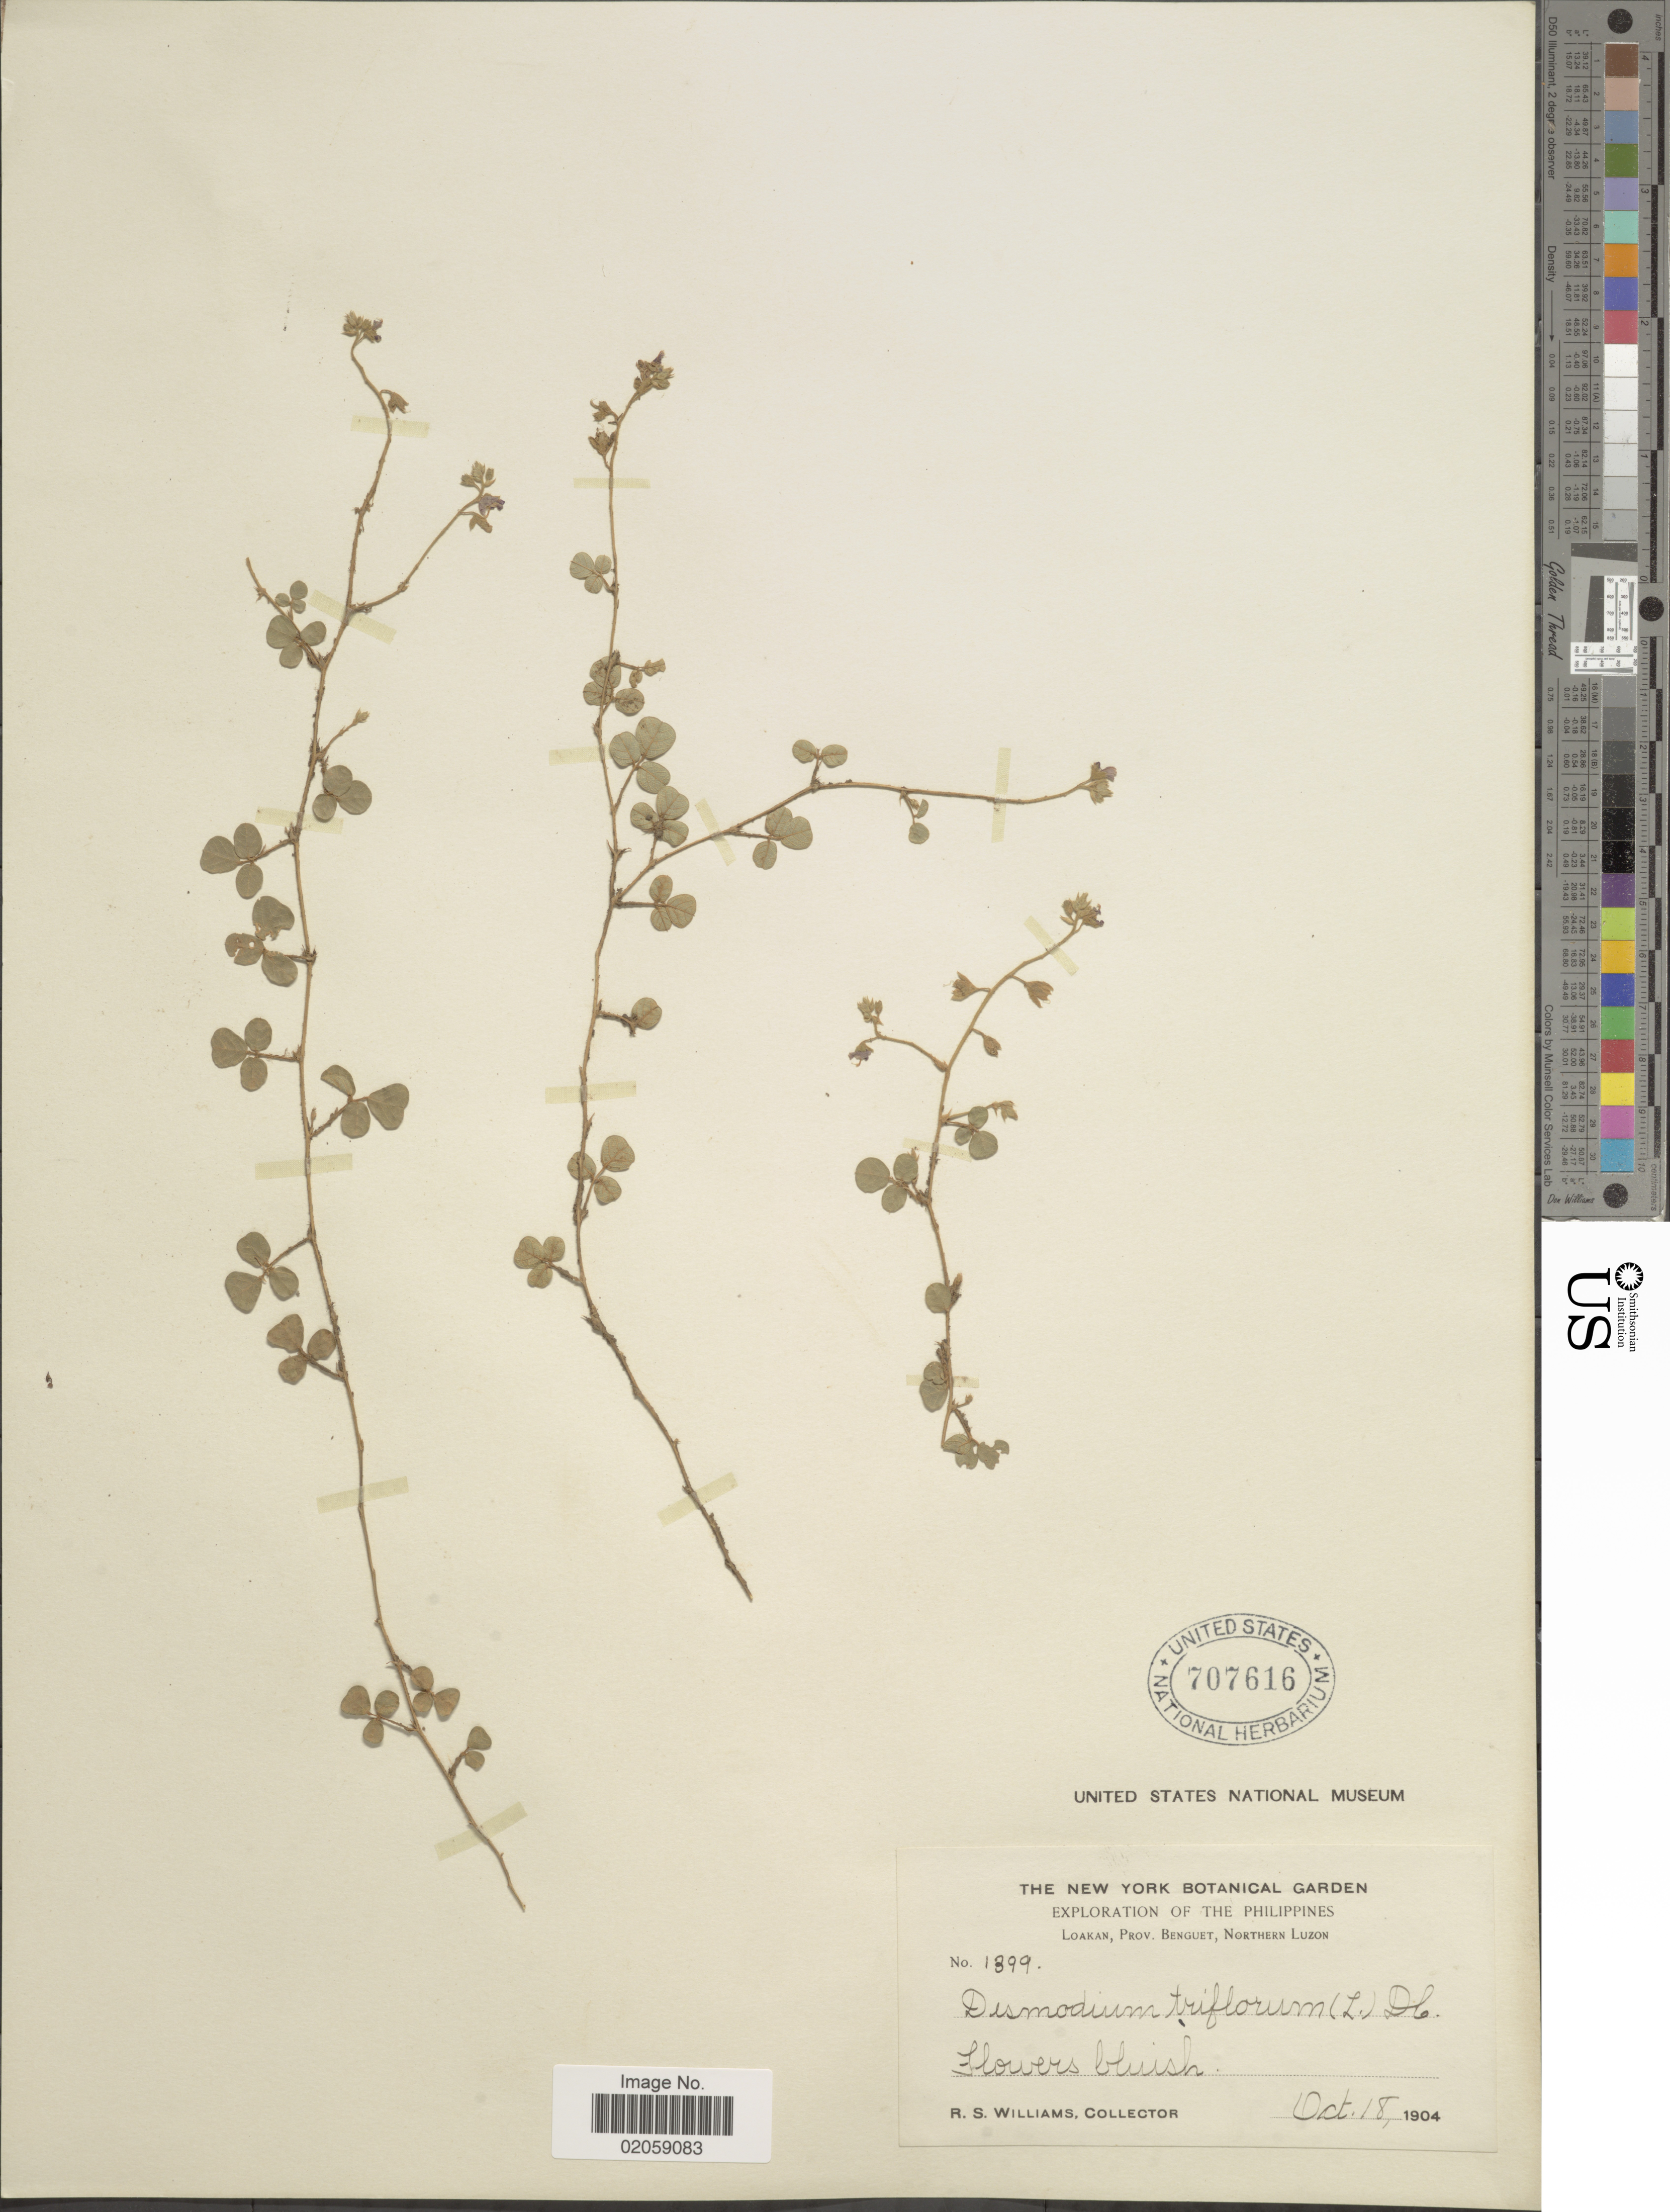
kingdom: Plantae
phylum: Tracheophyta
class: Magnoliopsida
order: Fabales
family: Fabaceae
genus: Grona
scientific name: Grona triflora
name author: (L.) H. Ohashi & K. Ohashi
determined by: Strong, Mark T., (BOT), Smithsonian Institution - National Museum of Natural History (UNITED STATES)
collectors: R. S. Williams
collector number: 1399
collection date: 1904-10-18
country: Philippines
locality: Loakan, Prov. Benguet, Northern Luzon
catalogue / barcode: US 707616